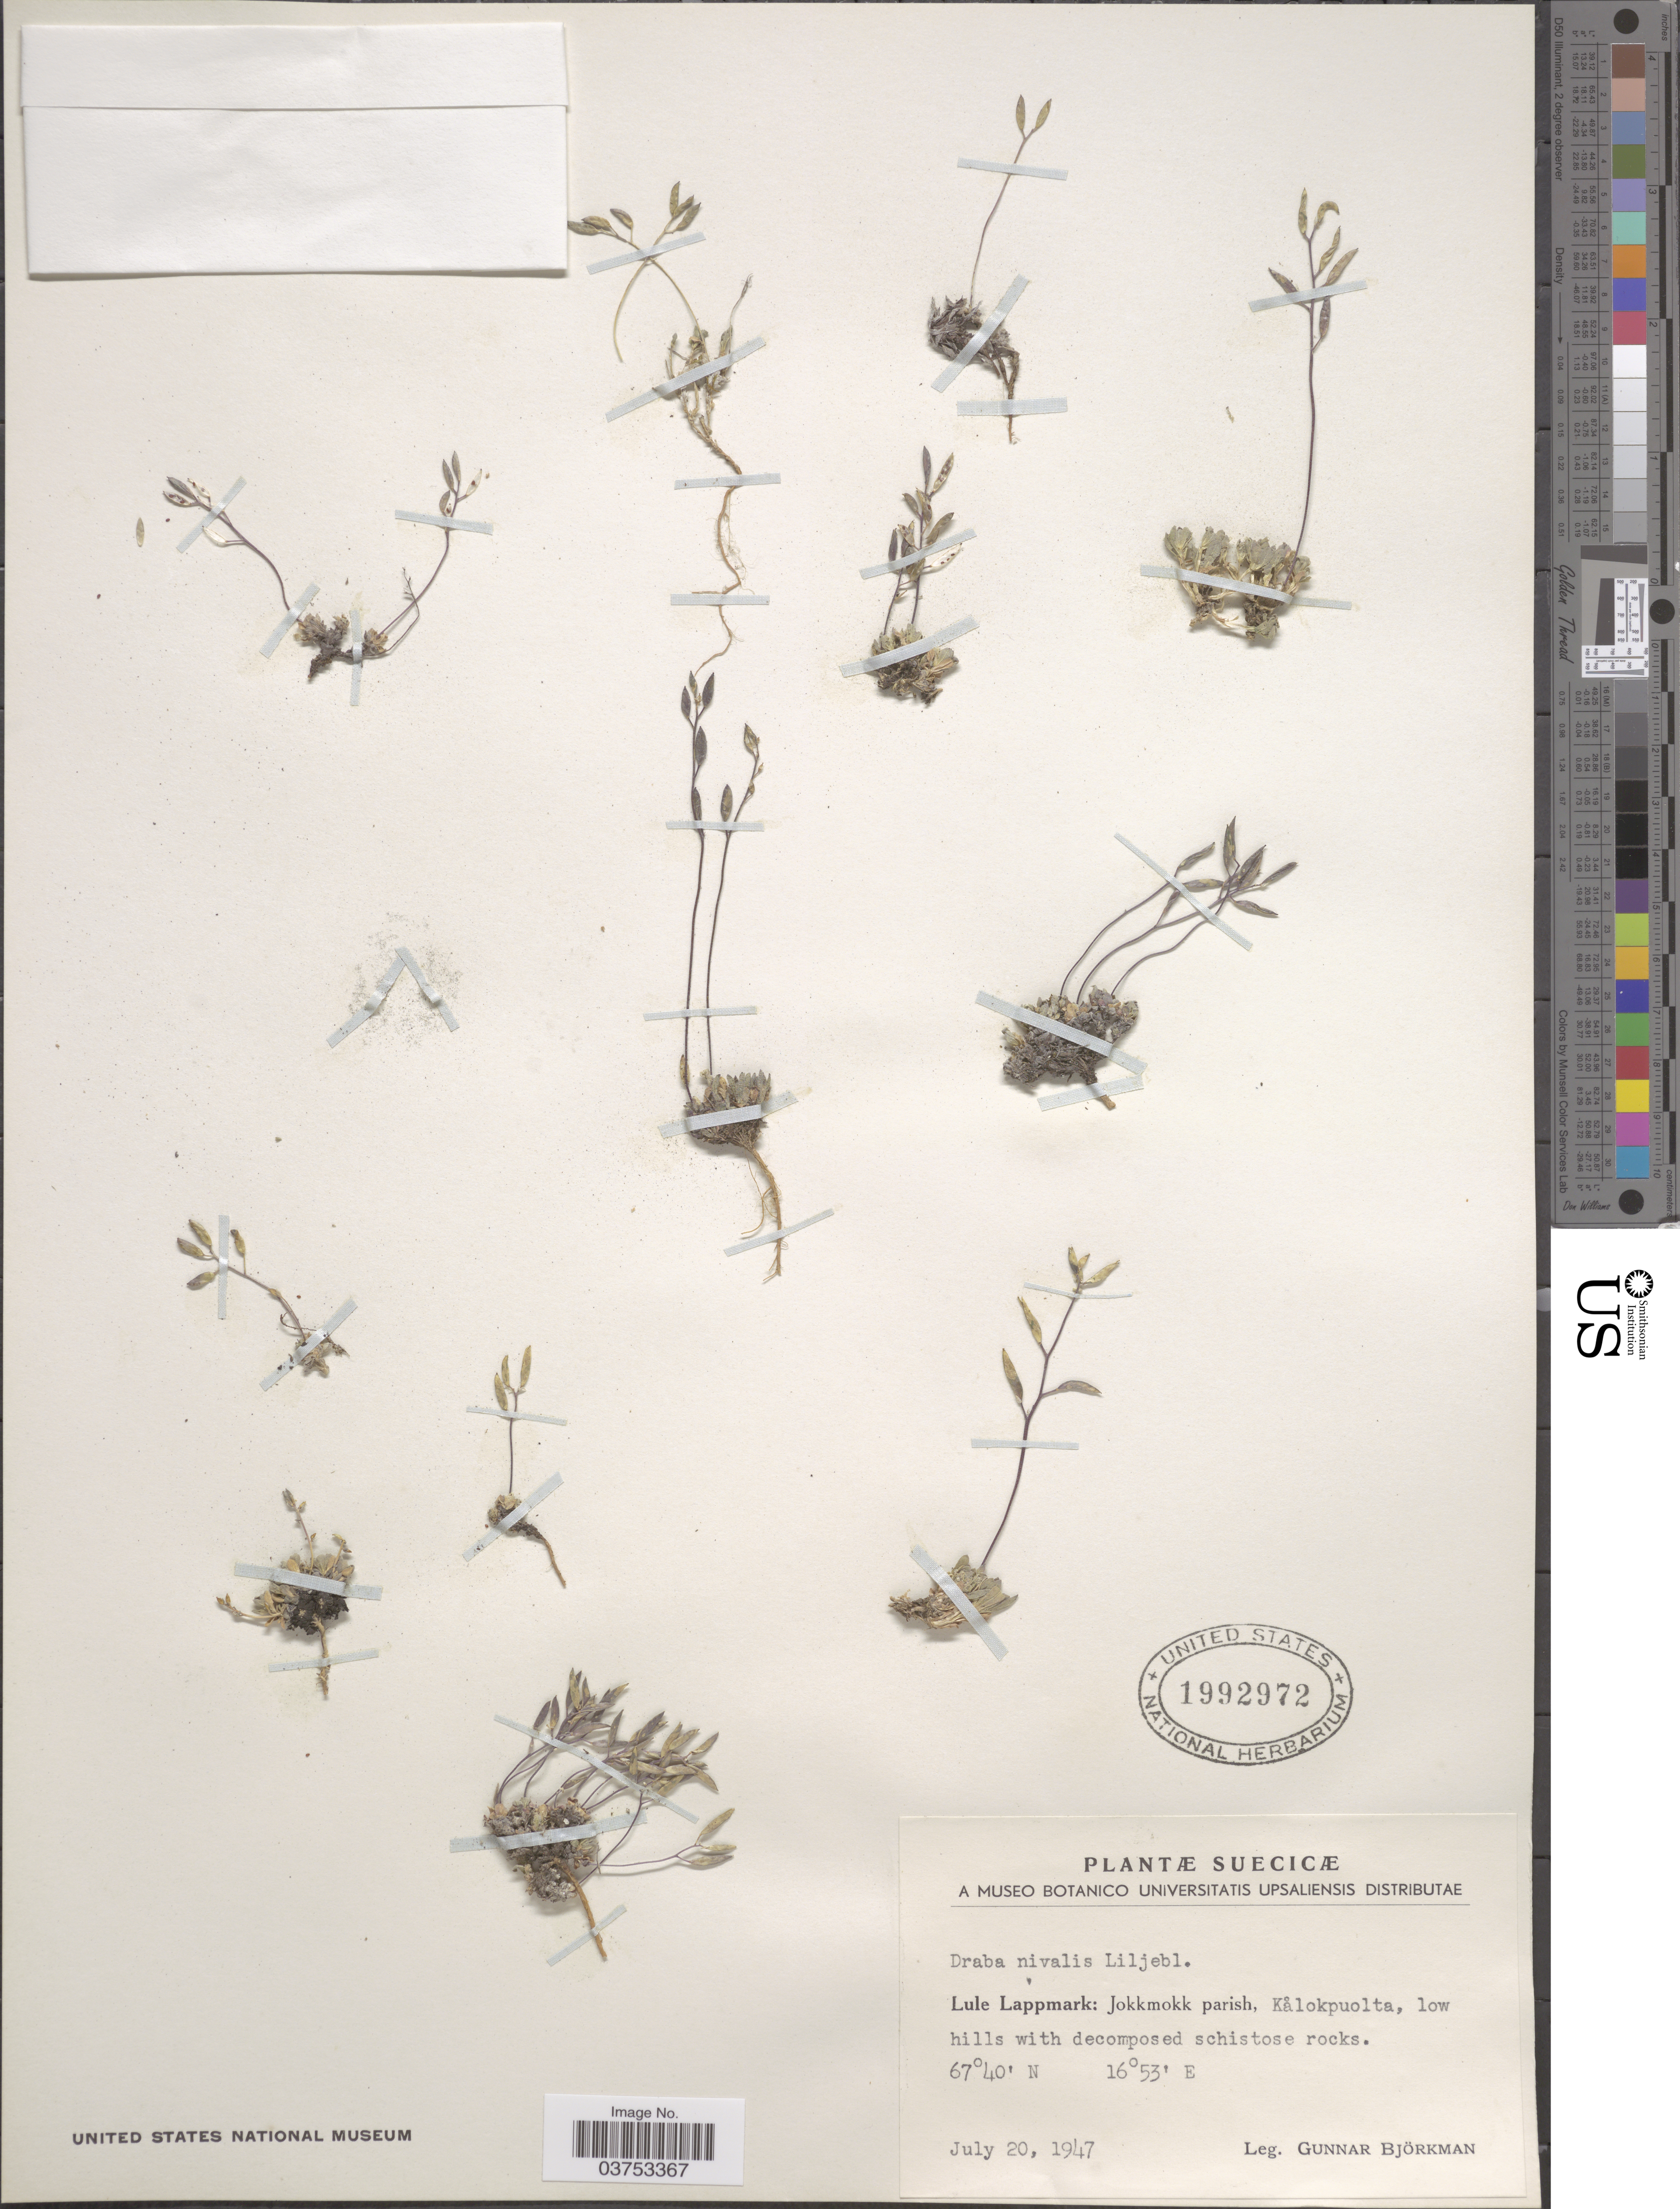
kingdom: Plantae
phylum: Tracheophyta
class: Magnoliopsida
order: Brassicales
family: Brassicaceae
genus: Draba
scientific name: Draba nivalis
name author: Lilj.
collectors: G. Bjorkman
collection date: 1947-07-20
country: Sweden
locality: Suecicæ. Lule Lappmark: Jokkmokk parish, Kålokpuolta.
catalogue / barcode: US 1992972